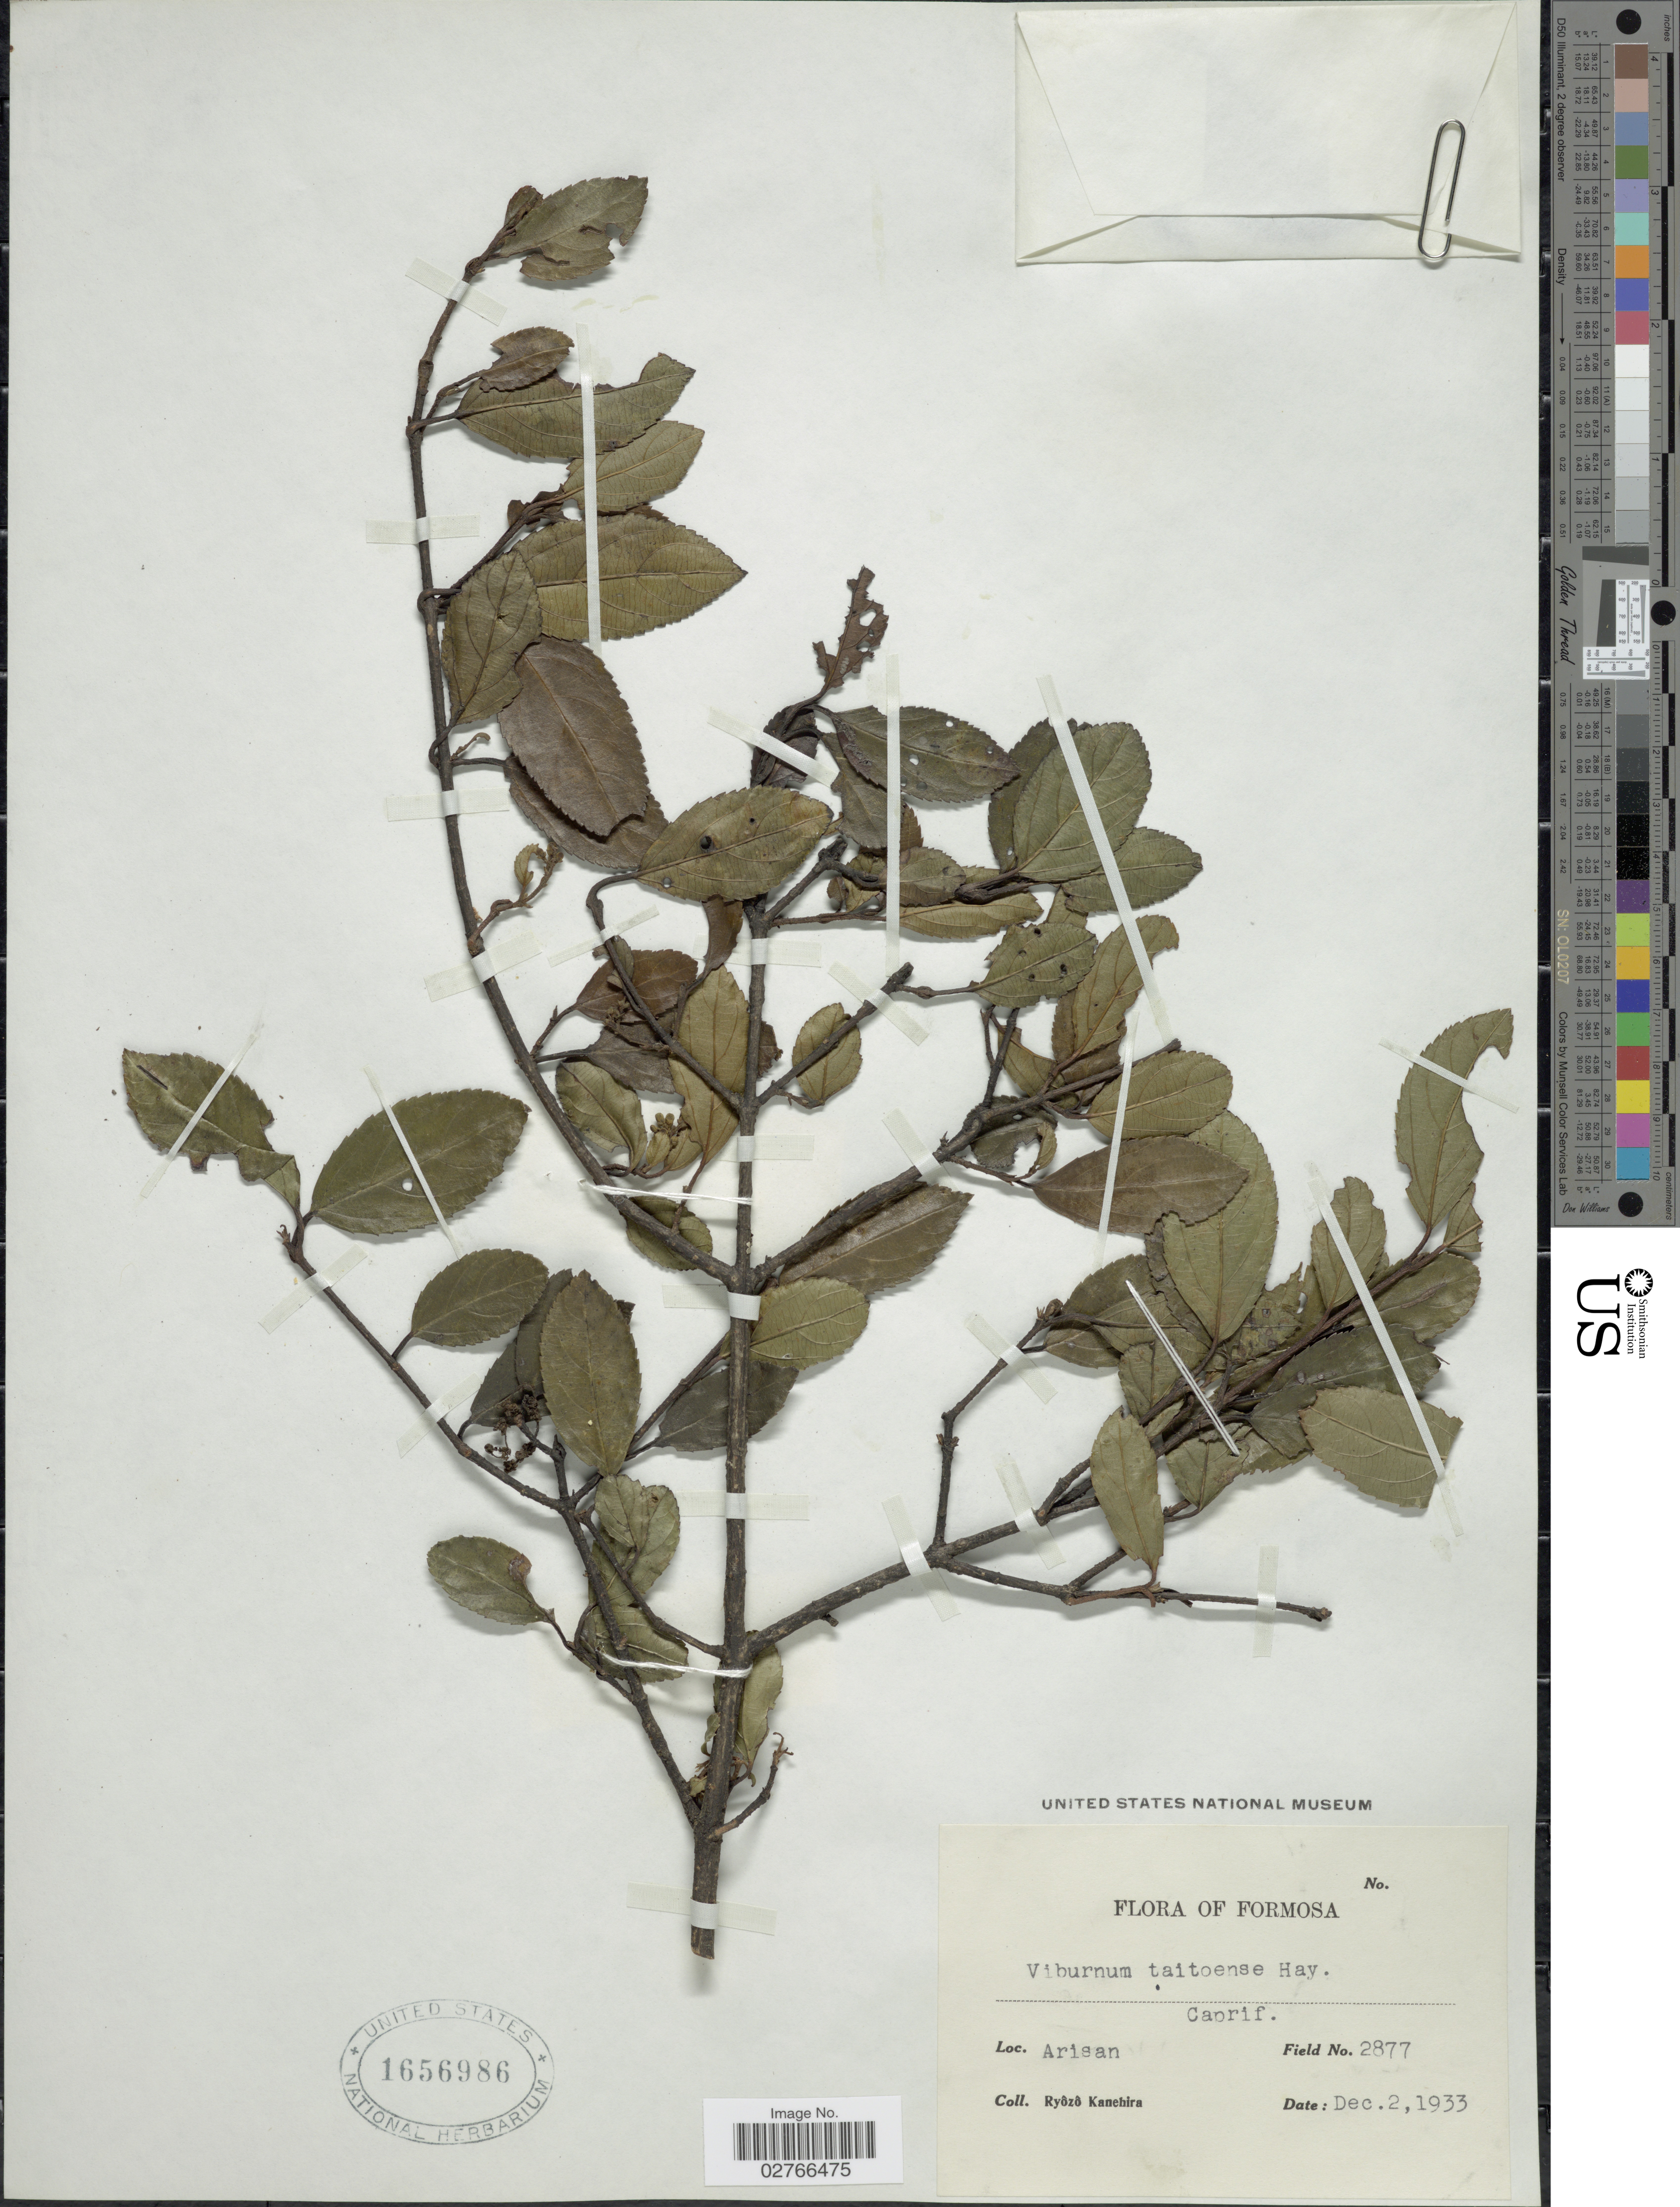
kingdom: Plantae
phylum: Tracheophyta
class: Magnoliopsida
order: Dipsacales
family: Viburnaceae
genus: Viburnum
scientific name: Viburnum taitoense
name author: Hayata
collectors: R. Kanehira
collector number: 2877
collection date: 1933-12-02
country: Taiwan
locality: Arisan.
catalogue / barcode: US 1656986